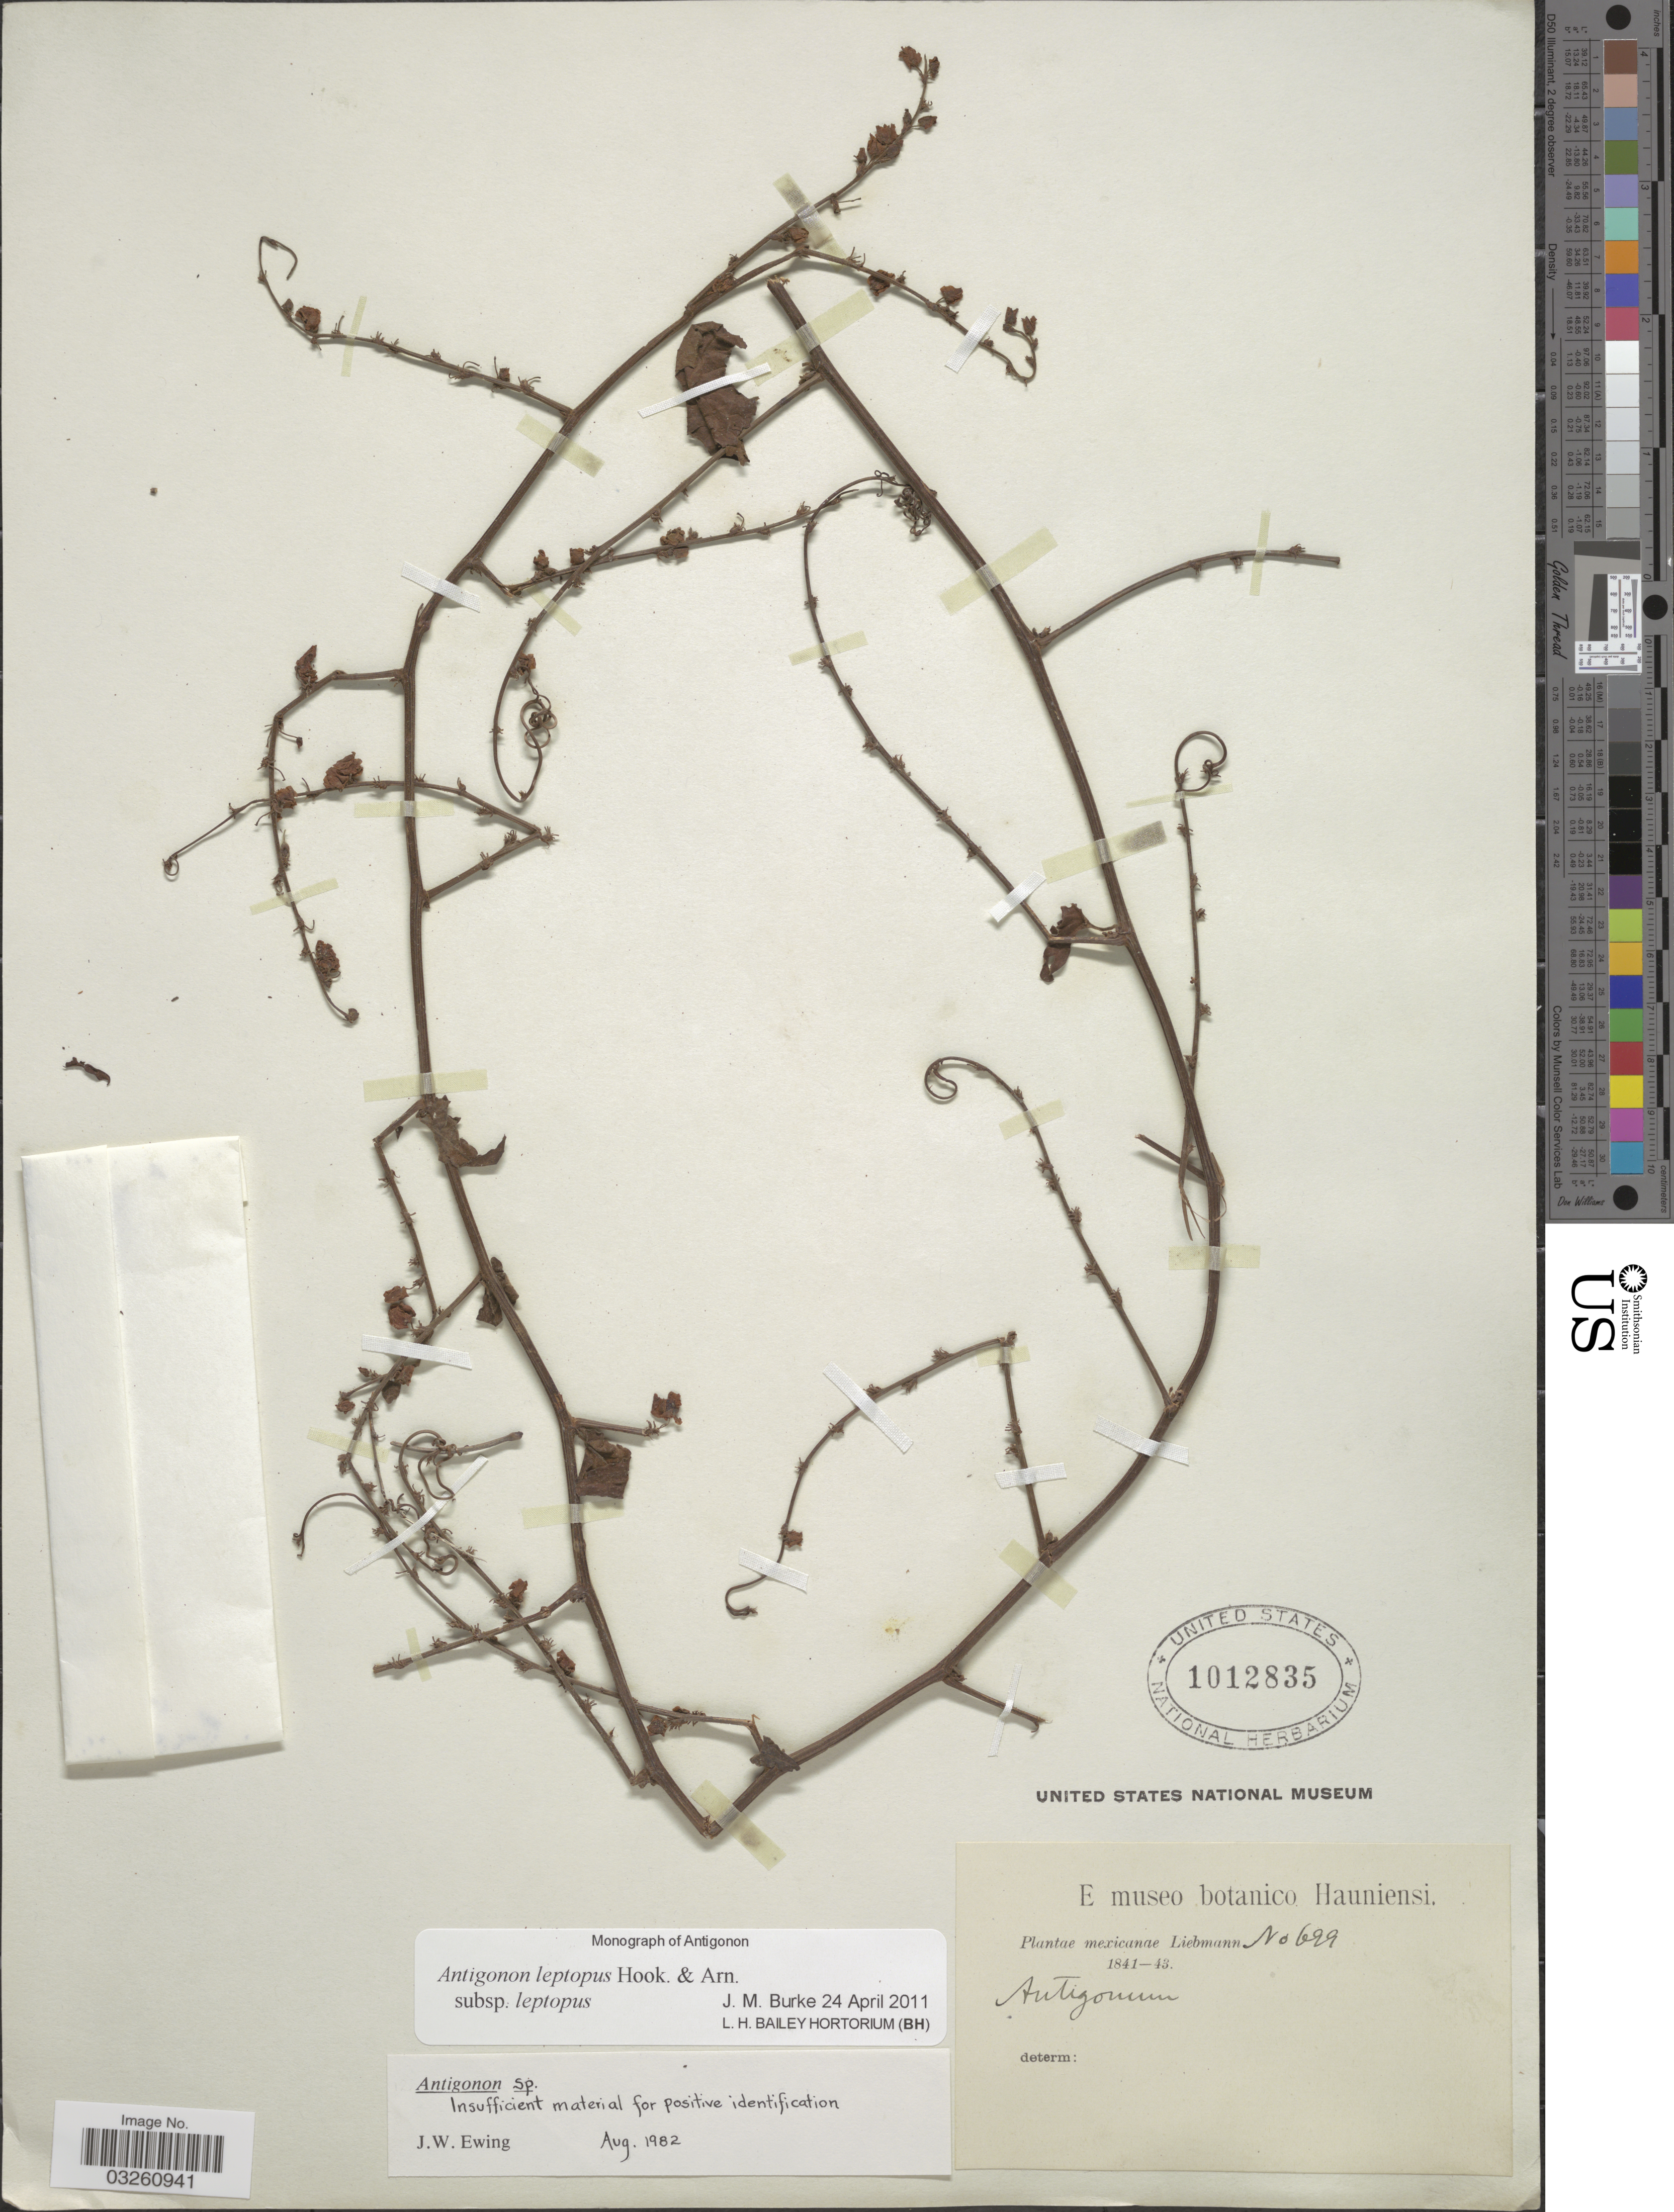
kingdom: Plantae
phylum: Tracheophyta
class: Magnoliopsida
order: Caryophyllales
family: Polygonaceae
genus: Antigonon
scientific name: Antigonon leptopus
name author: Hook. & Arn.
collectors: Liebmann, --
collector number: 699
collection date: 1841/1843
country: Mexico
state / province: Puebla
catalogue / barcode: US 1012835